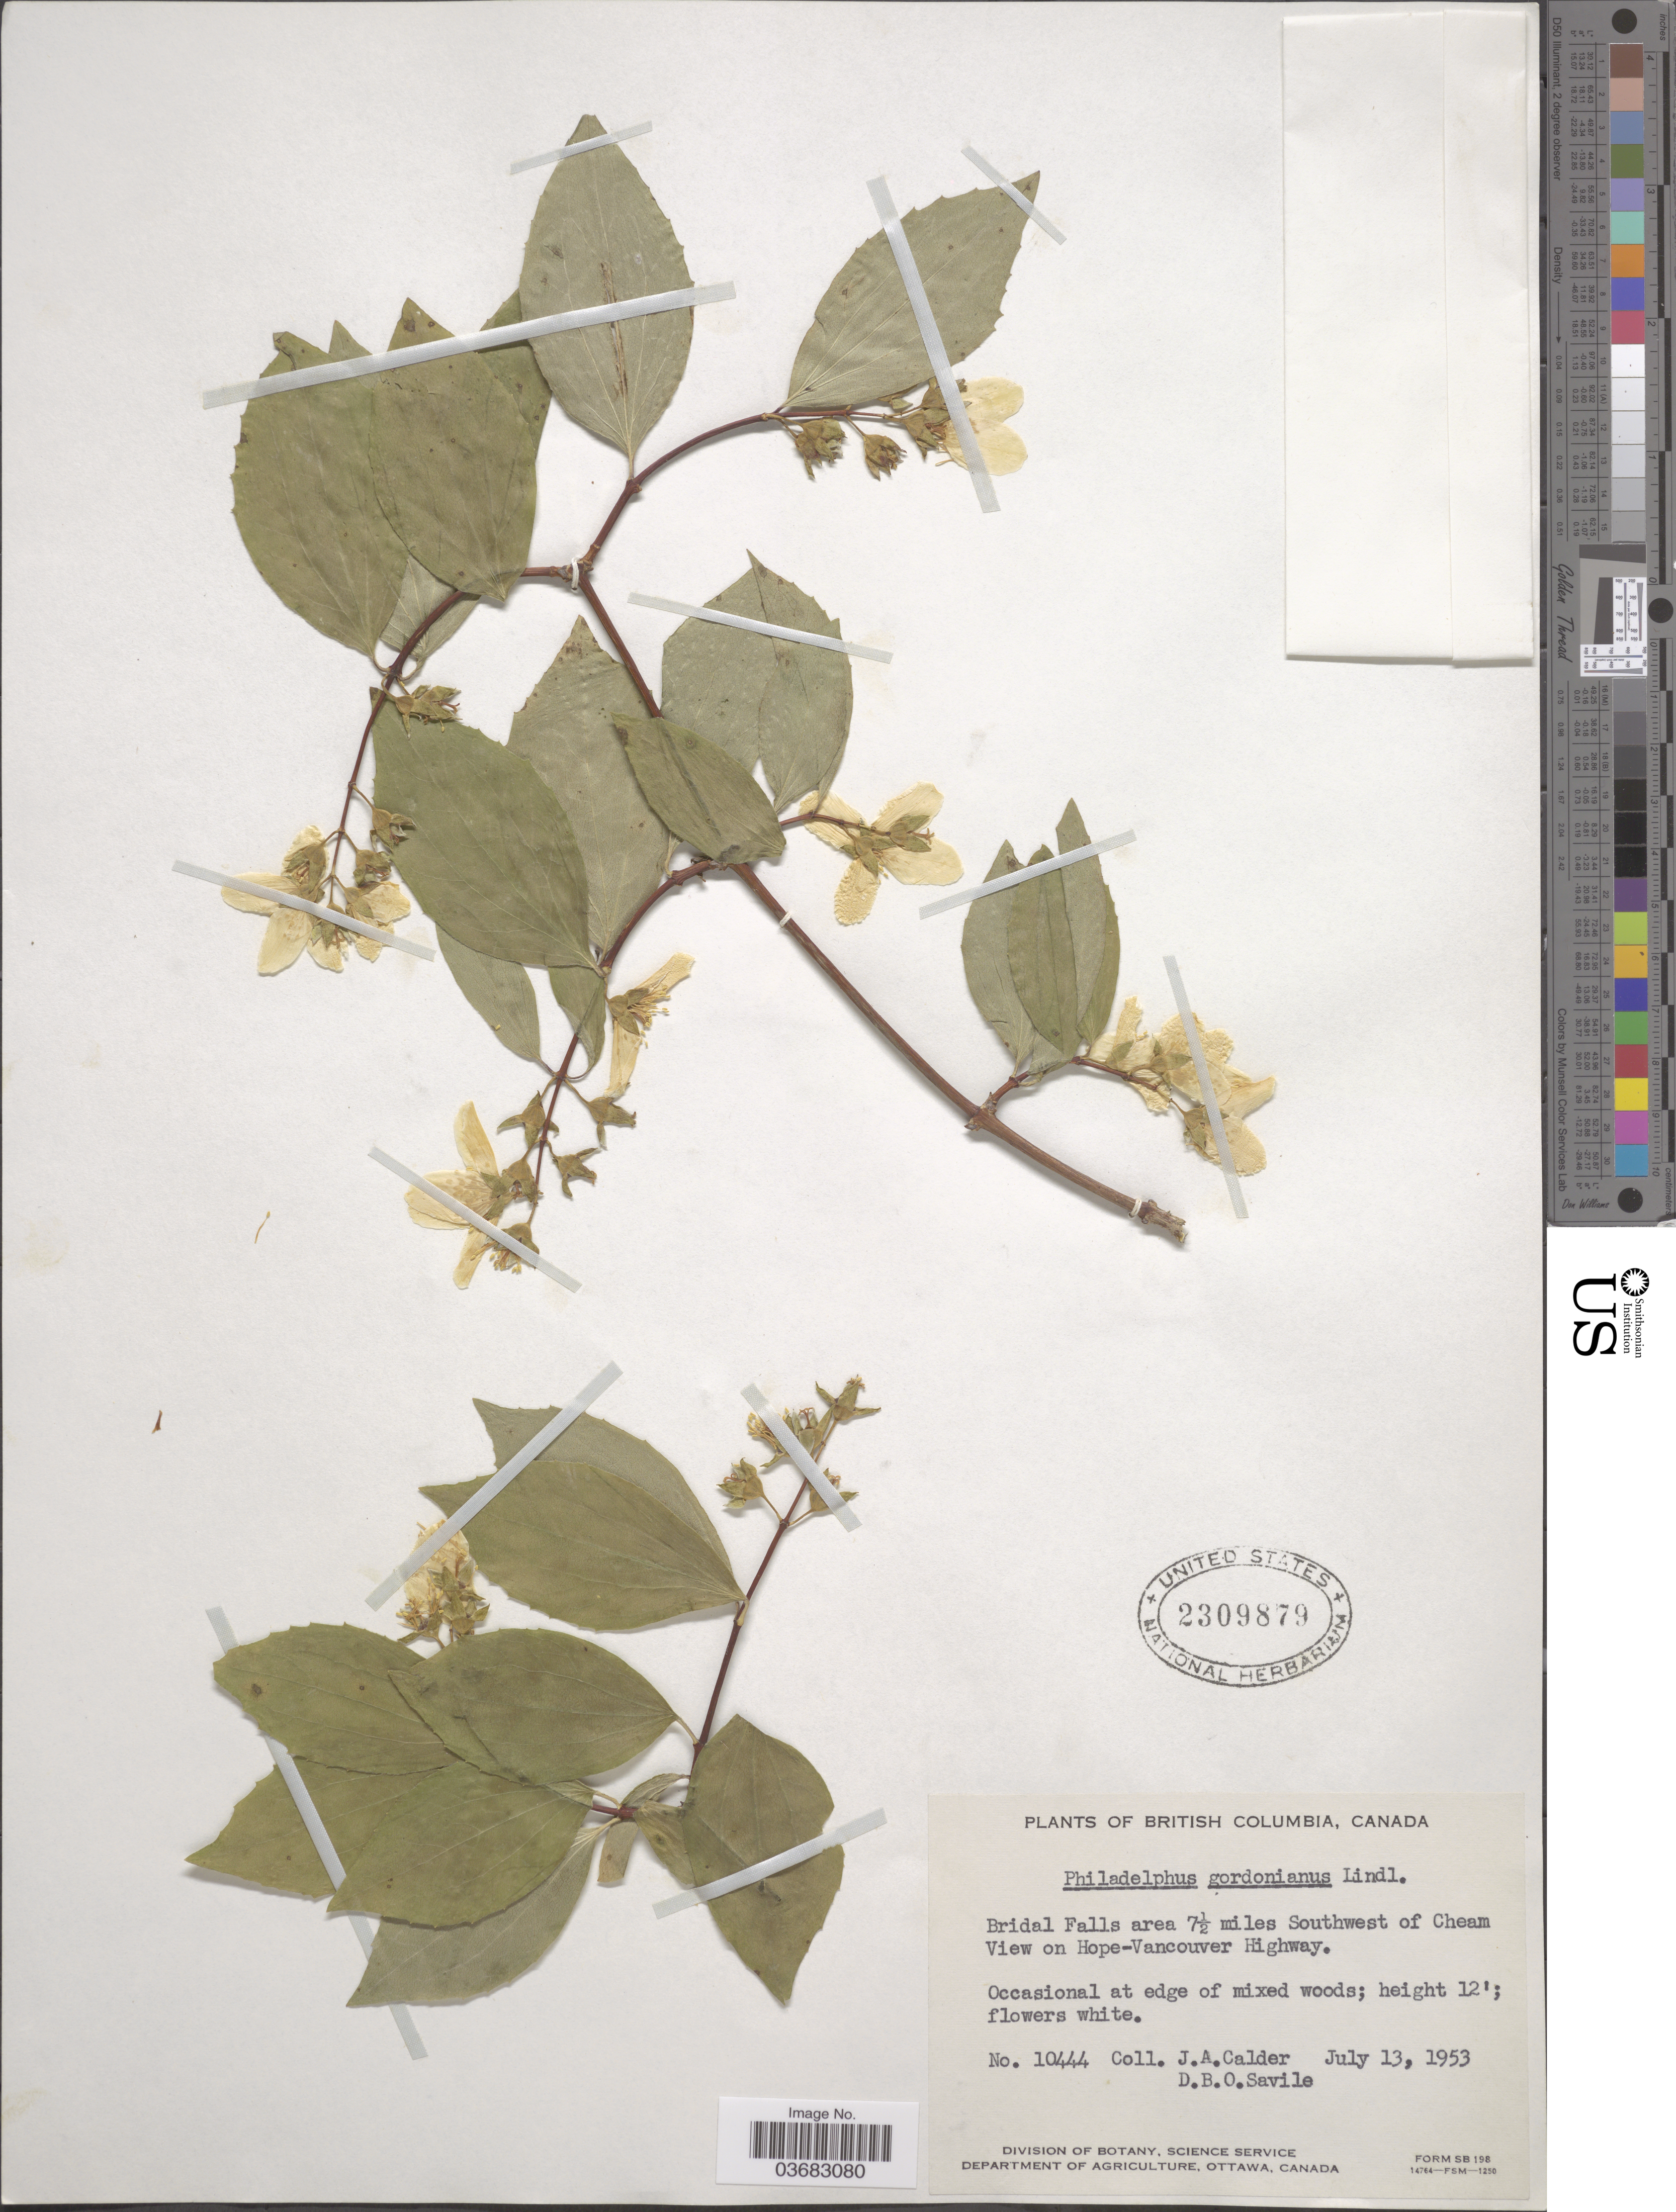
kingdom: Plantae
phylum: Tracheophyta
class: Magnoliopsida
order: Cornales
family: Hydrangeaceae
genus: Philadelphus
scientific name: Philadelphus gordonianus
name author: Lindl.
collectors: J. A. Calder & D. Savile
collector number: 10444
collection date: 1953-07-13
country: Canada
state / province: British Columbia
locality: Bridal Falls area 7½ miles Southwest of Cheam View on Hope-Vancouver Highway.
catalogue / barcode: US 2309879